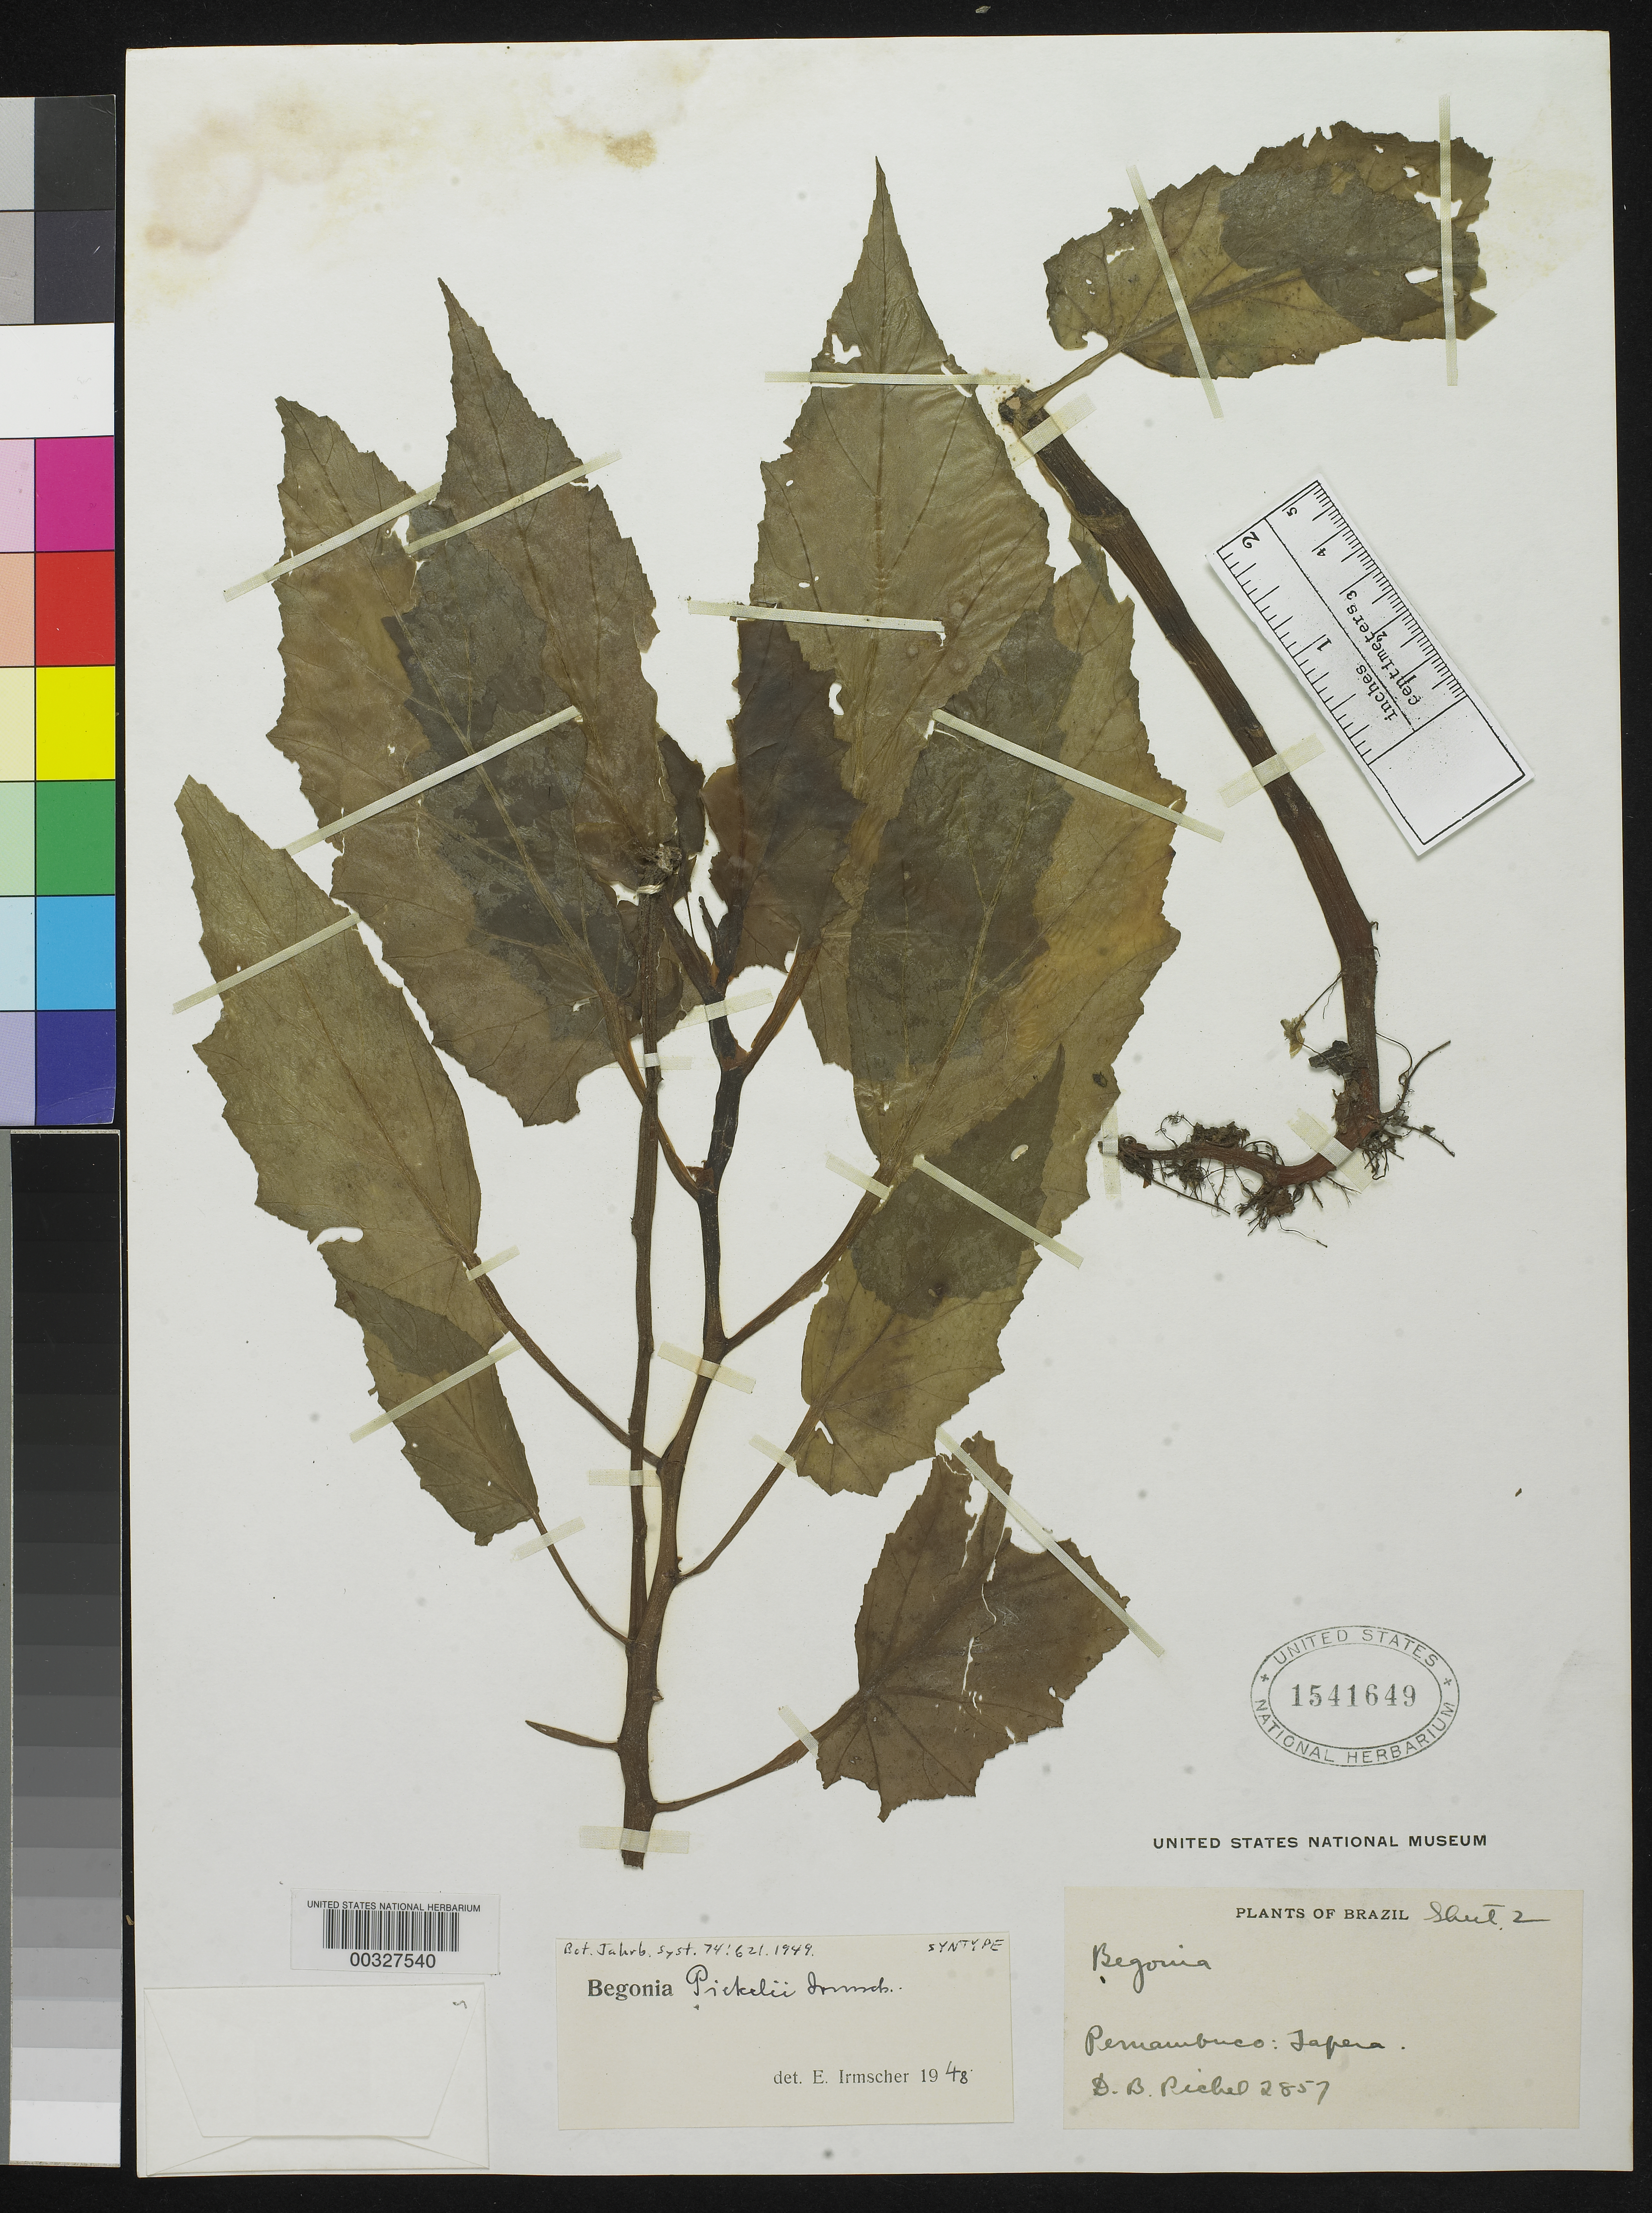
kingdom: Plantae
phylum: Tracheophyta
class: Magnoliopsida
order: Cucurbitales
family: Begoniaceae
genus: Begonia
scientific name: Begonia pickelii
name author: Irmsch.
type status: Syntype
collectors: B. J. Pickel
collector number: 2857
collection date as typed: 19 Nov 1931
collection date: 1931-11-19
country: Brazil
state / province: Pernambuco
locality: Tapera.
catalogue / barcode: US 1541649